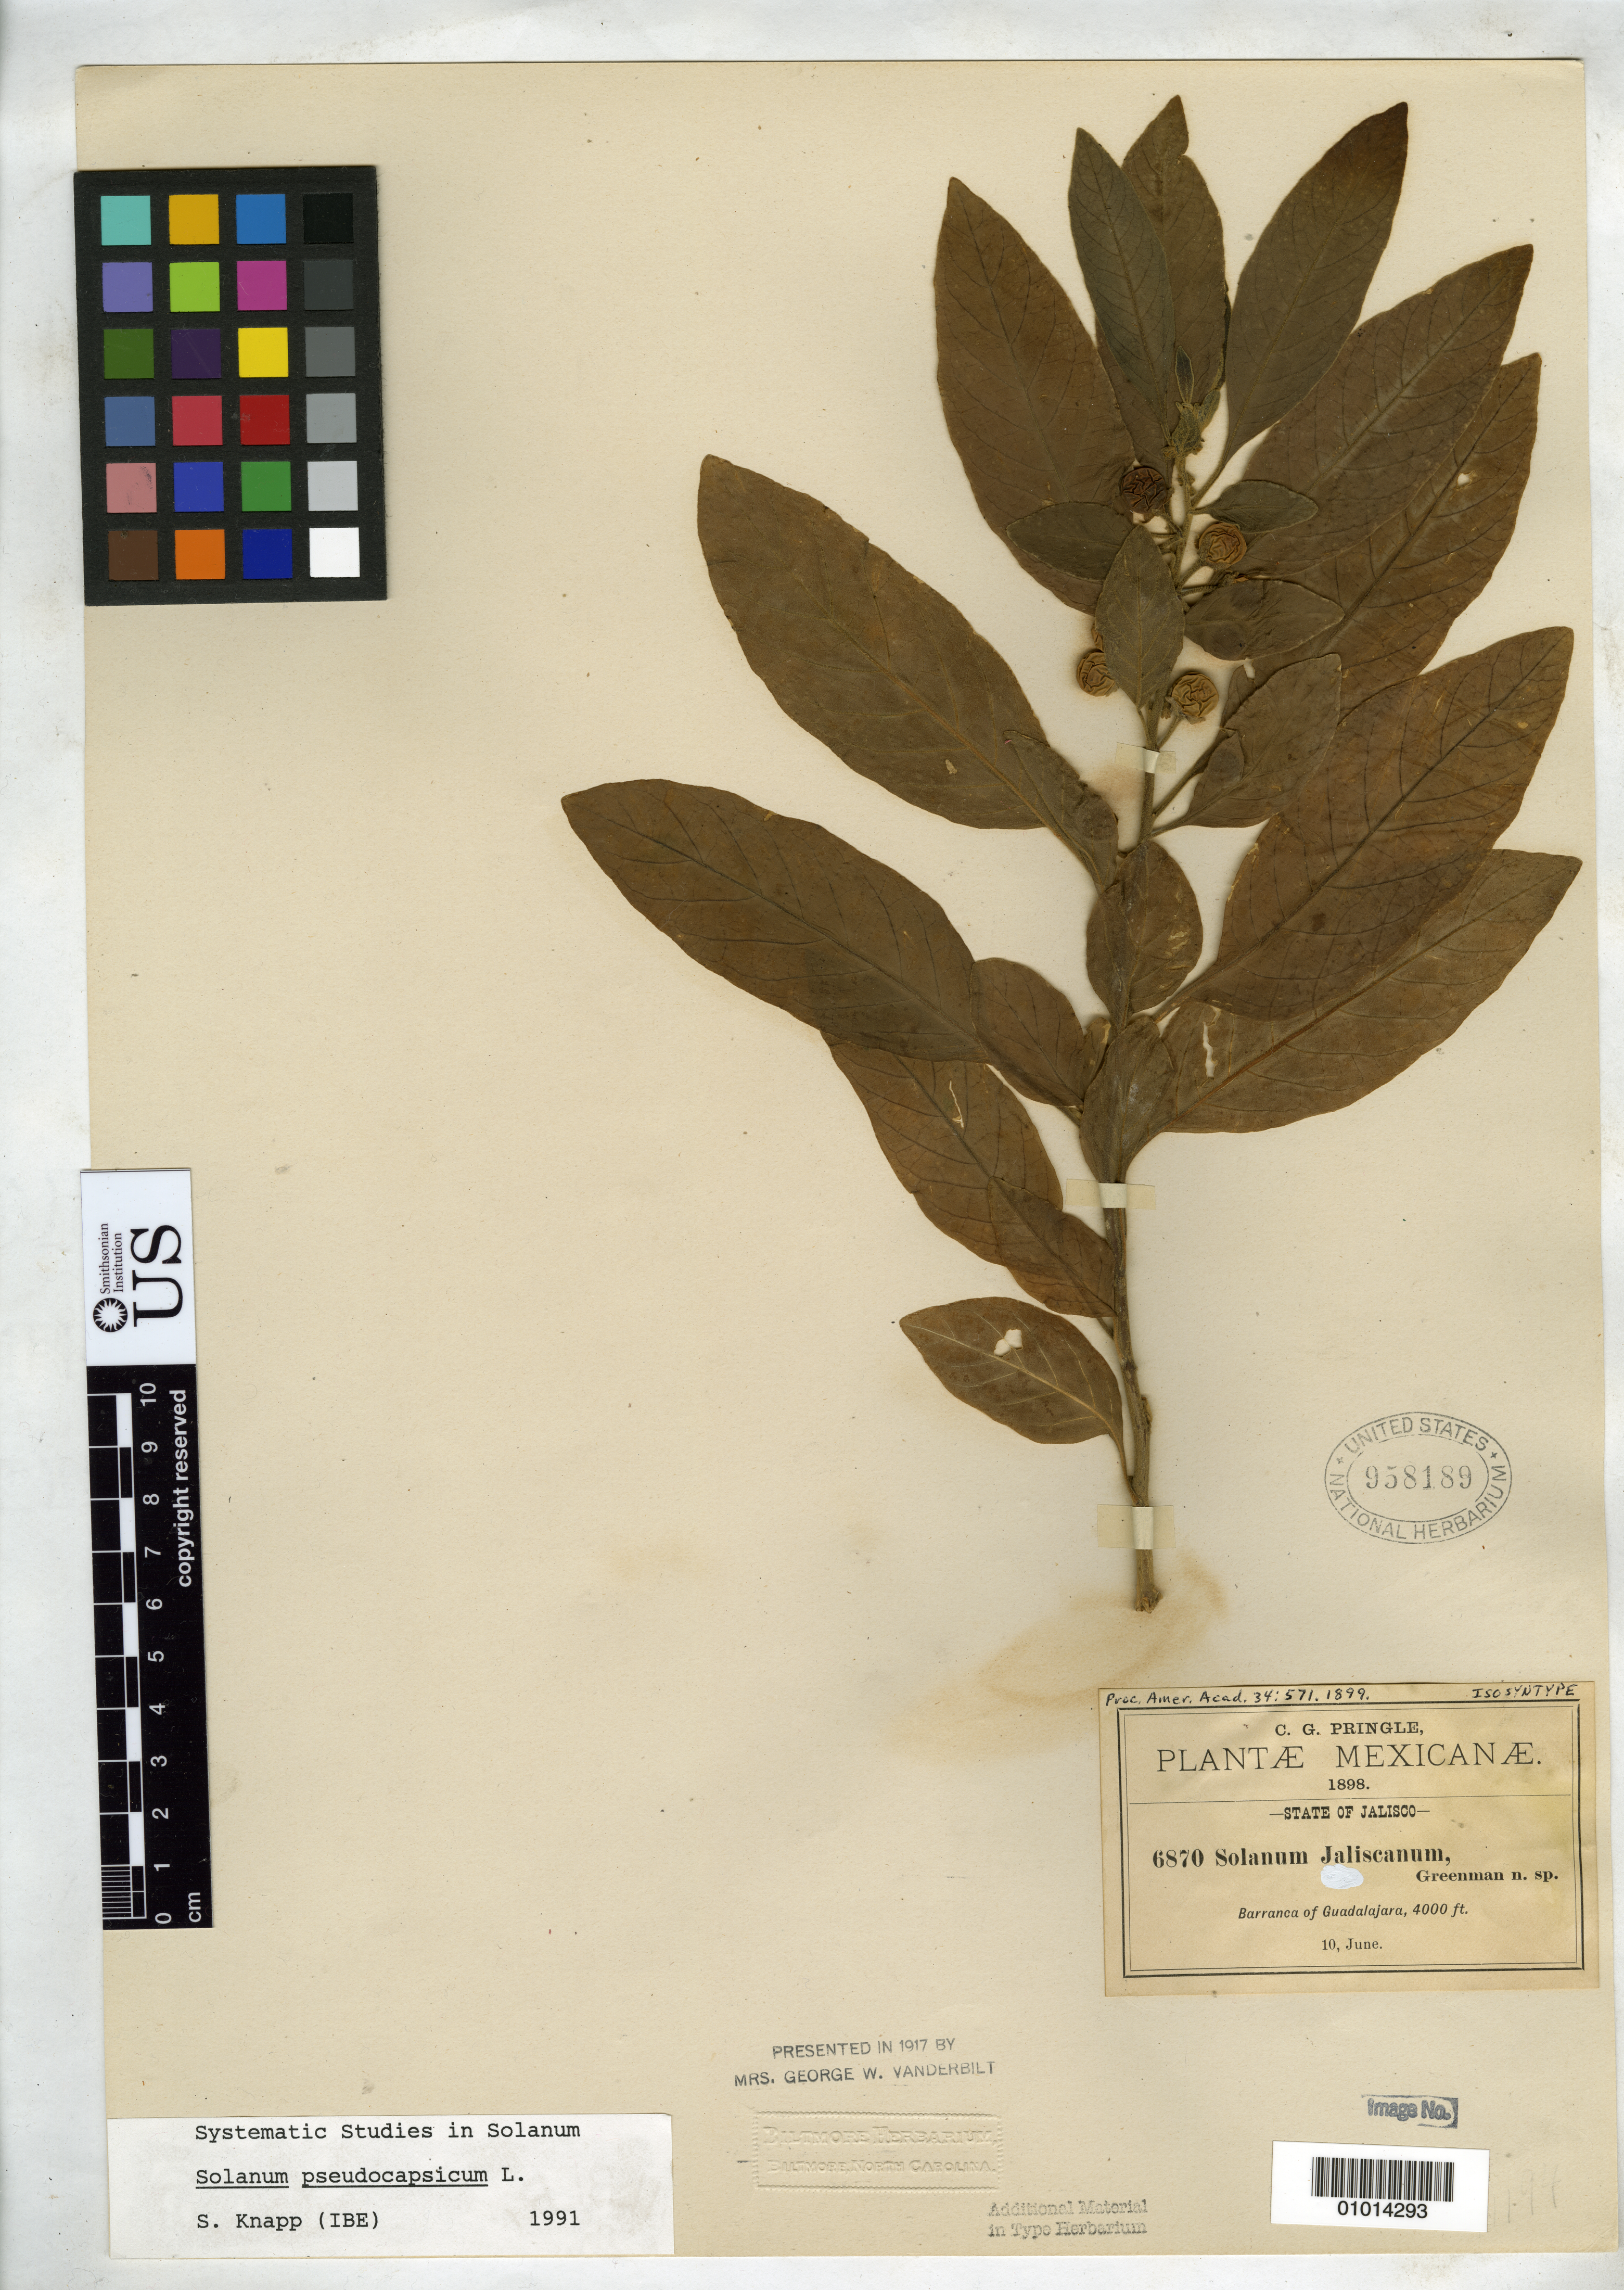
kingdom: Plantae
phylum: Tracheophyta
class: Magnoliopsida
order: Solanales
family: Solanaceae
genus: Solanum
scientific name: Solanum jaliscanum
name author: Greenm.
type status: Isosyntype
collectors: C. G. Pringle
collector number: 6870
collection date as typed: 10 Jun 1898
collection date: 1898-06-10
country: Mexico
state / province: Jalisco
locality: Barranca of Guadalajara.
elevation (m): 1219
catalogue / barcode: US 958189